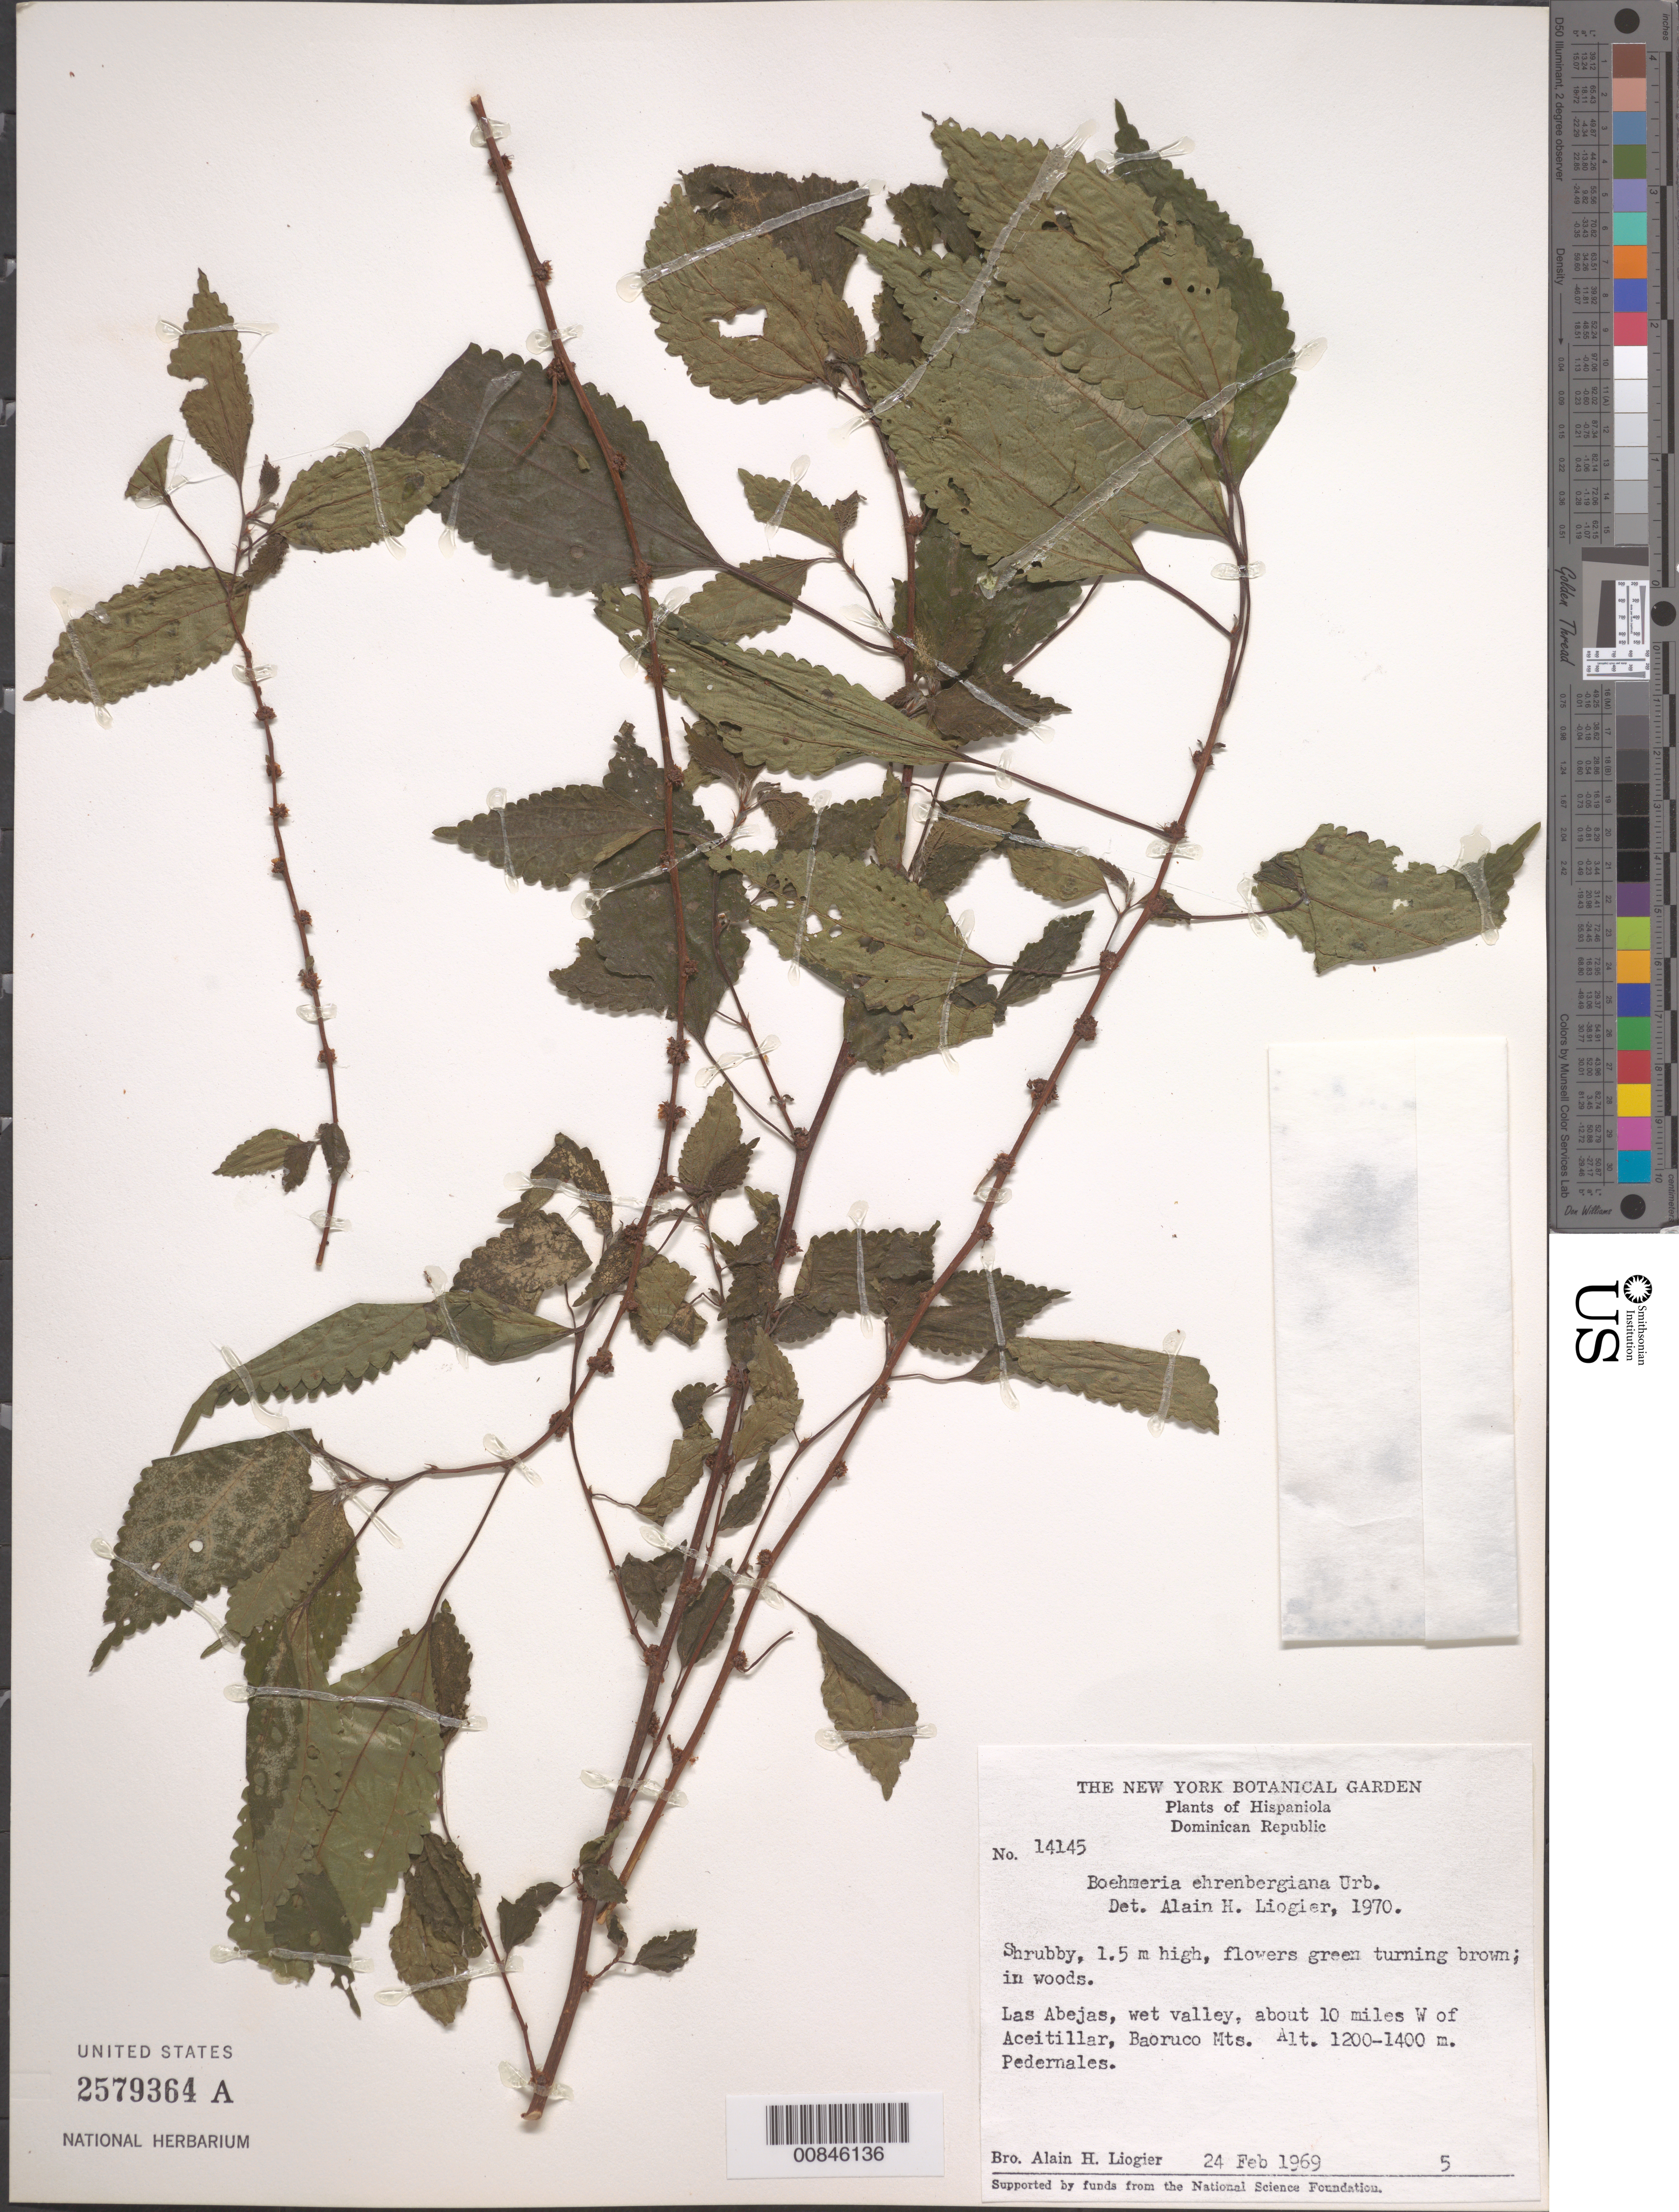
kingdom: Plantae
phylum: Tracheophyta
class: Magnoliopsida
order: Rosales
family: Urticaceae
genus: Boehmeria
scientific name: Boehmeria ehrenbergiana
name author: Urb.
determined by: Liogier, Alain H.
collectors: A. H. Liogier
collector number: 14145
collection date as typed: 24 Feb 1969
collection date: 1969-02-24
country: Dominican Republic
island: Hispaniola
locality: Las Abejas, wet valley, about 10 miles W of Aceitillar, Baoruco Mts., Pedernales.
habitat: In woods.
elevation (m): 1200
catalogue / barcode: US 2579364A